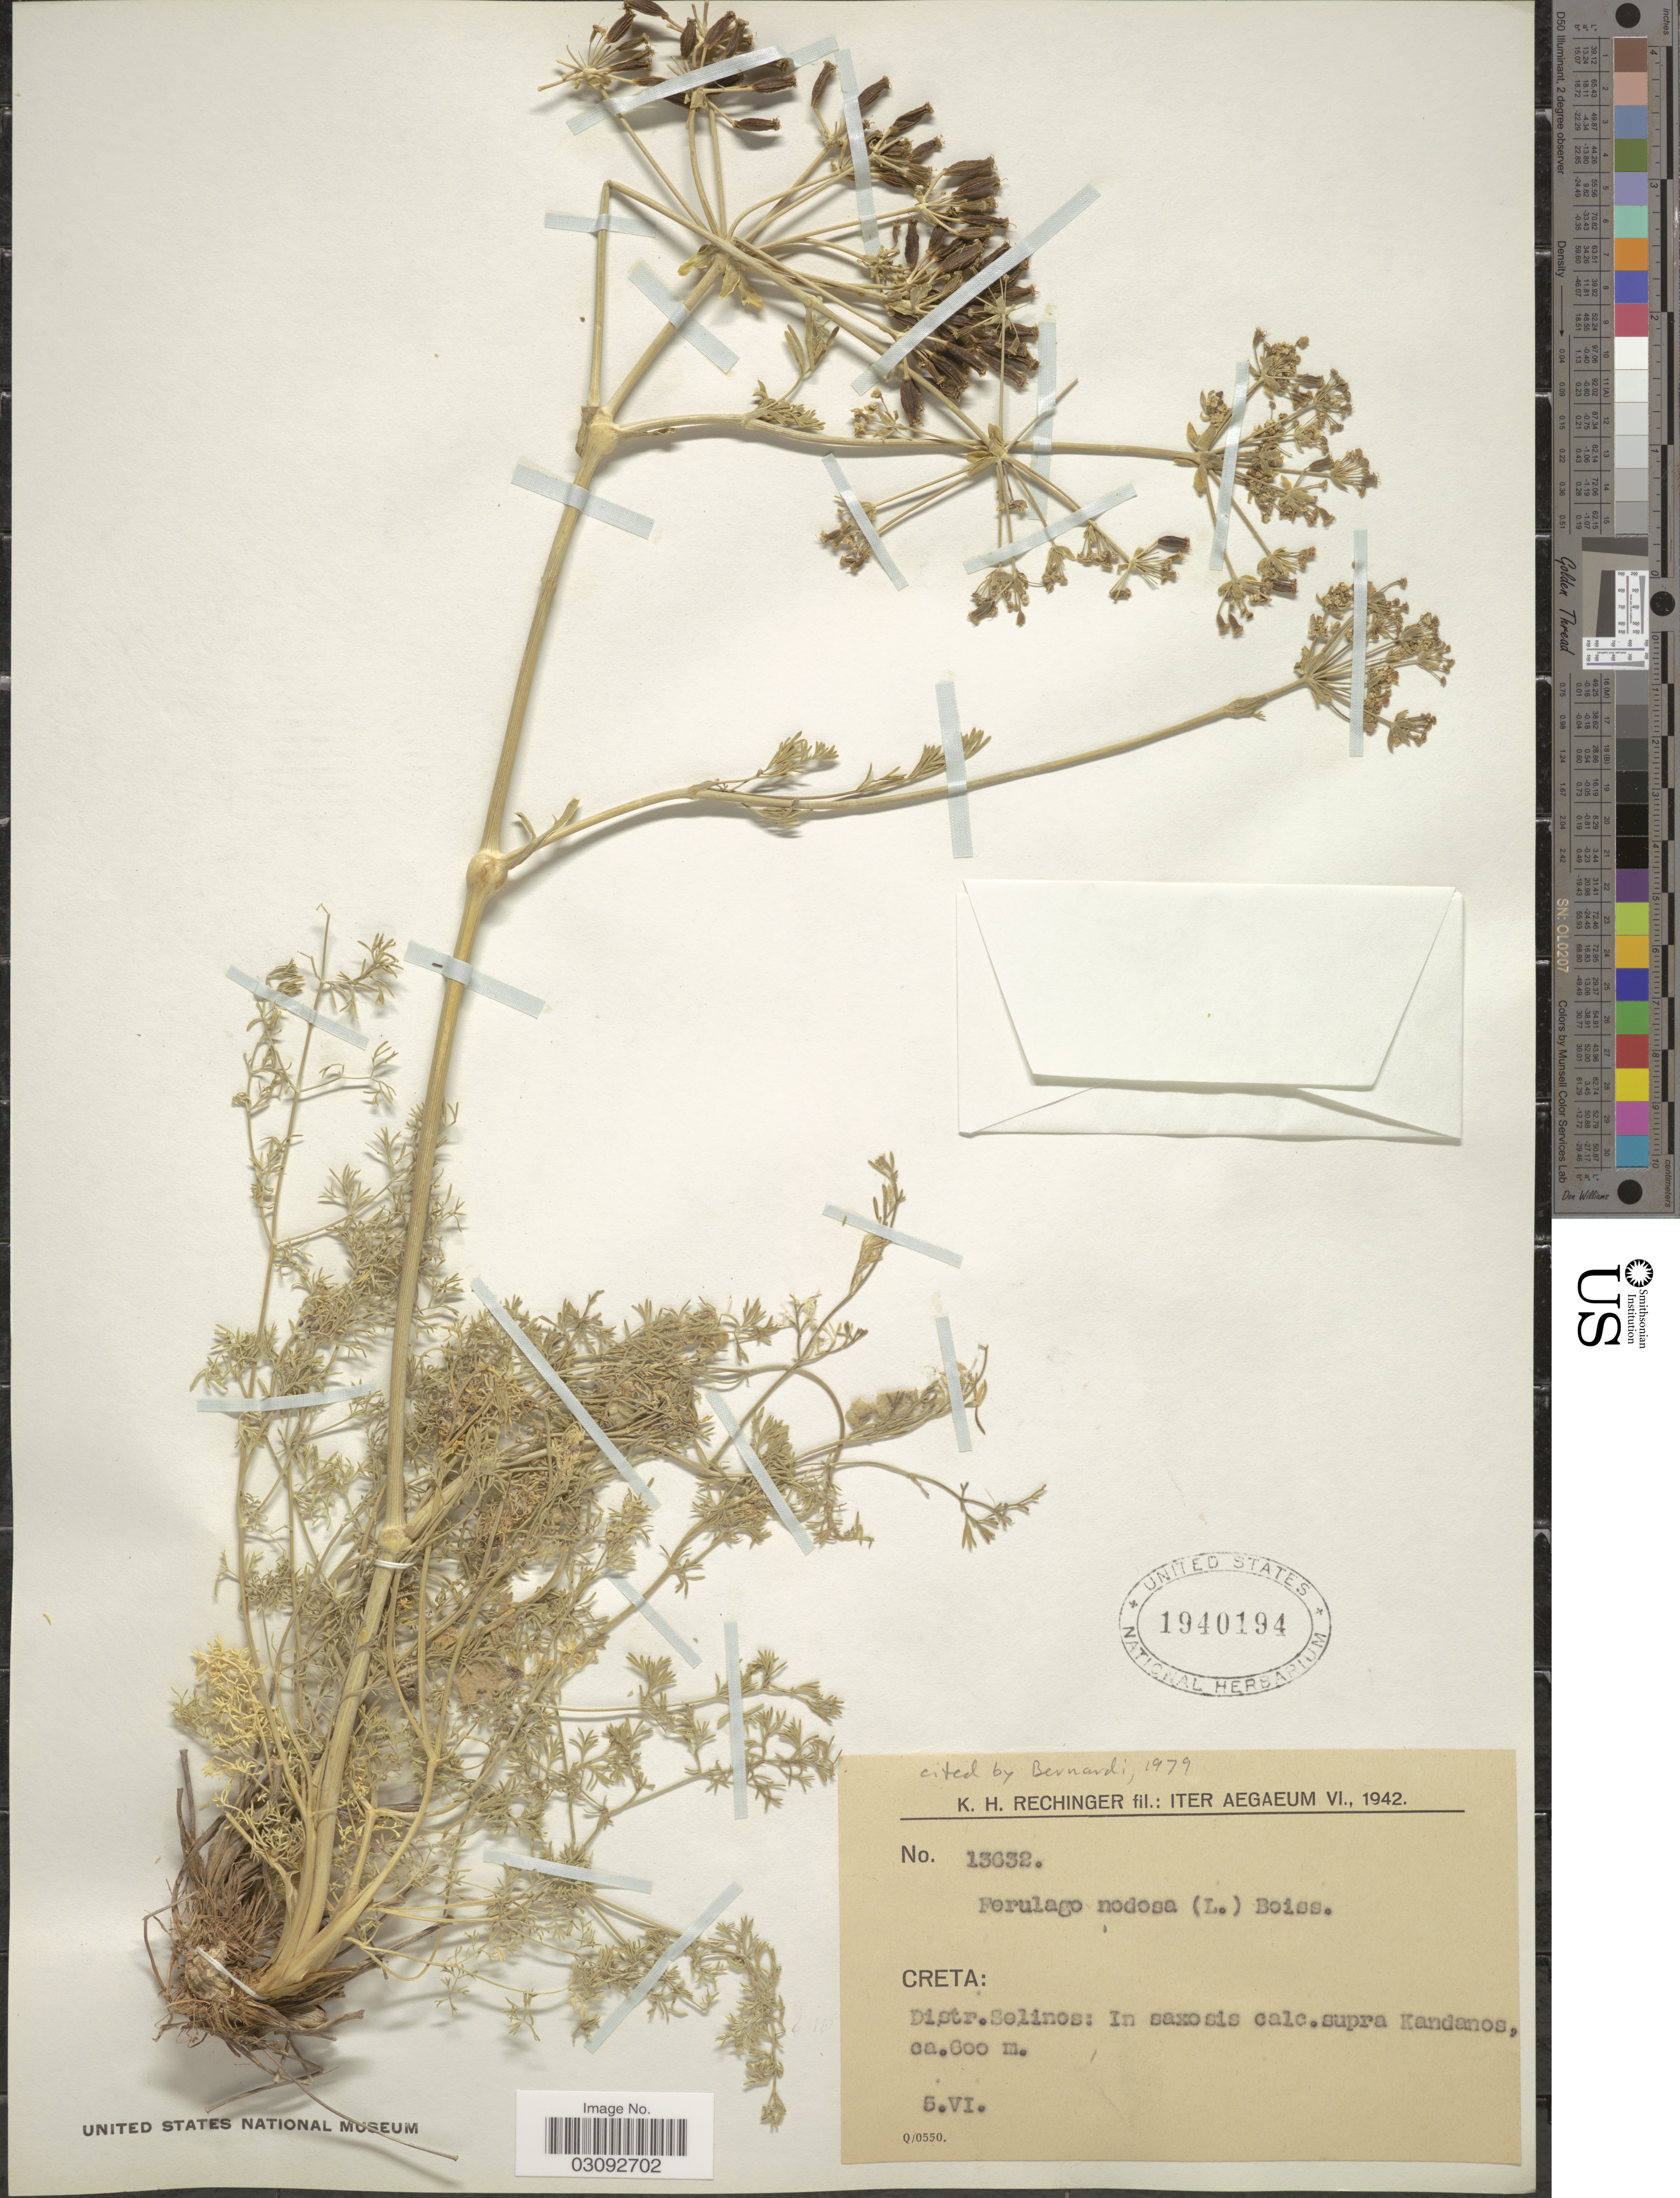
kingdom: Plantae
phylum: Tracheophyta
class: Magnoliopsida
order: Apiales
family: Apiaceae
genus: Ferulago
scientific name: Ferulago nodosa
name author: (L.) Boiss.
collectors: K. H. Rechinger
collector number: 13632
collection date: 1942-06-05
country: Greece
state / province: Crete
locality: Iter Aegaeum VI, Creta: Distr. Selinos: In saxosis calc. supra Kandanos.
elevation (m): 600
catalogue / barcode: US 1940194